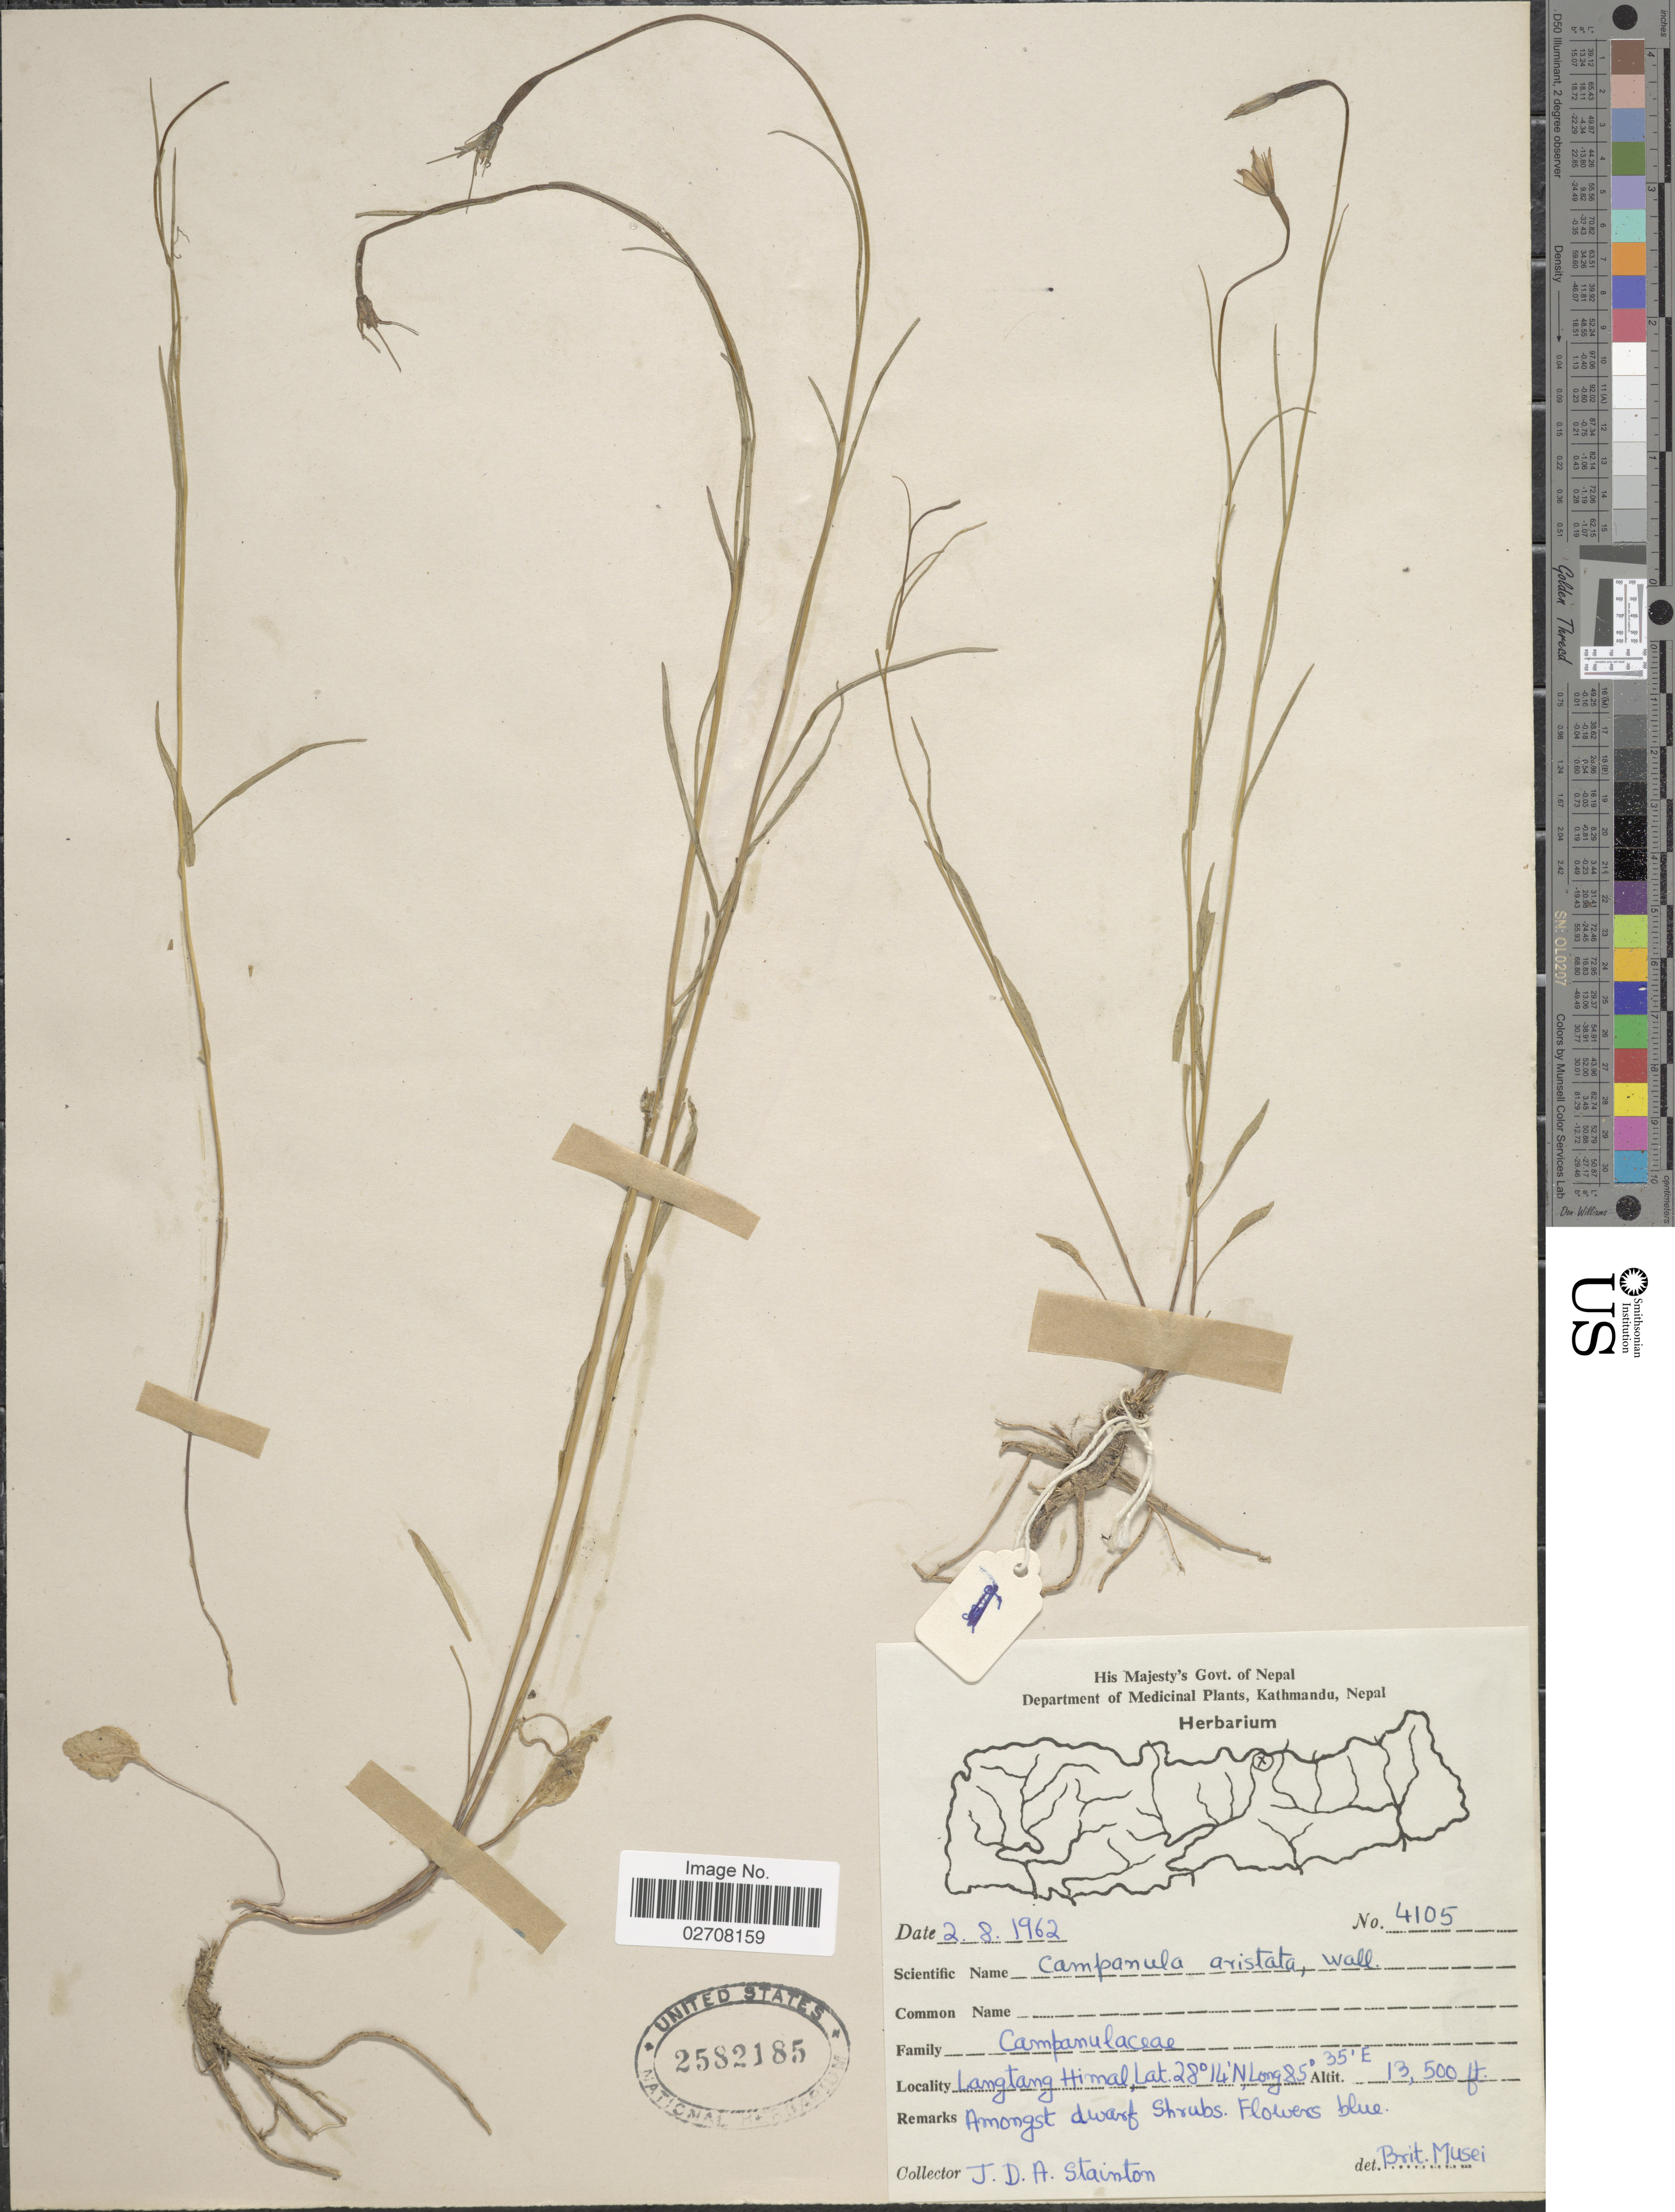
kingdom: Plantae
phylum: Tracheophyta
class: Magnoliopsida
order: Asterales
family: Campanulaceae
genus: Campanula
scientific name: Campanula aristata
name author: Wall.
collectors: J. Stainton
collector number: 4105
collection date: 1962-08-02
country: Nepal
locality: Langtang Himal.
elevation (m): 4115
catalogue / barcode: US 2582185